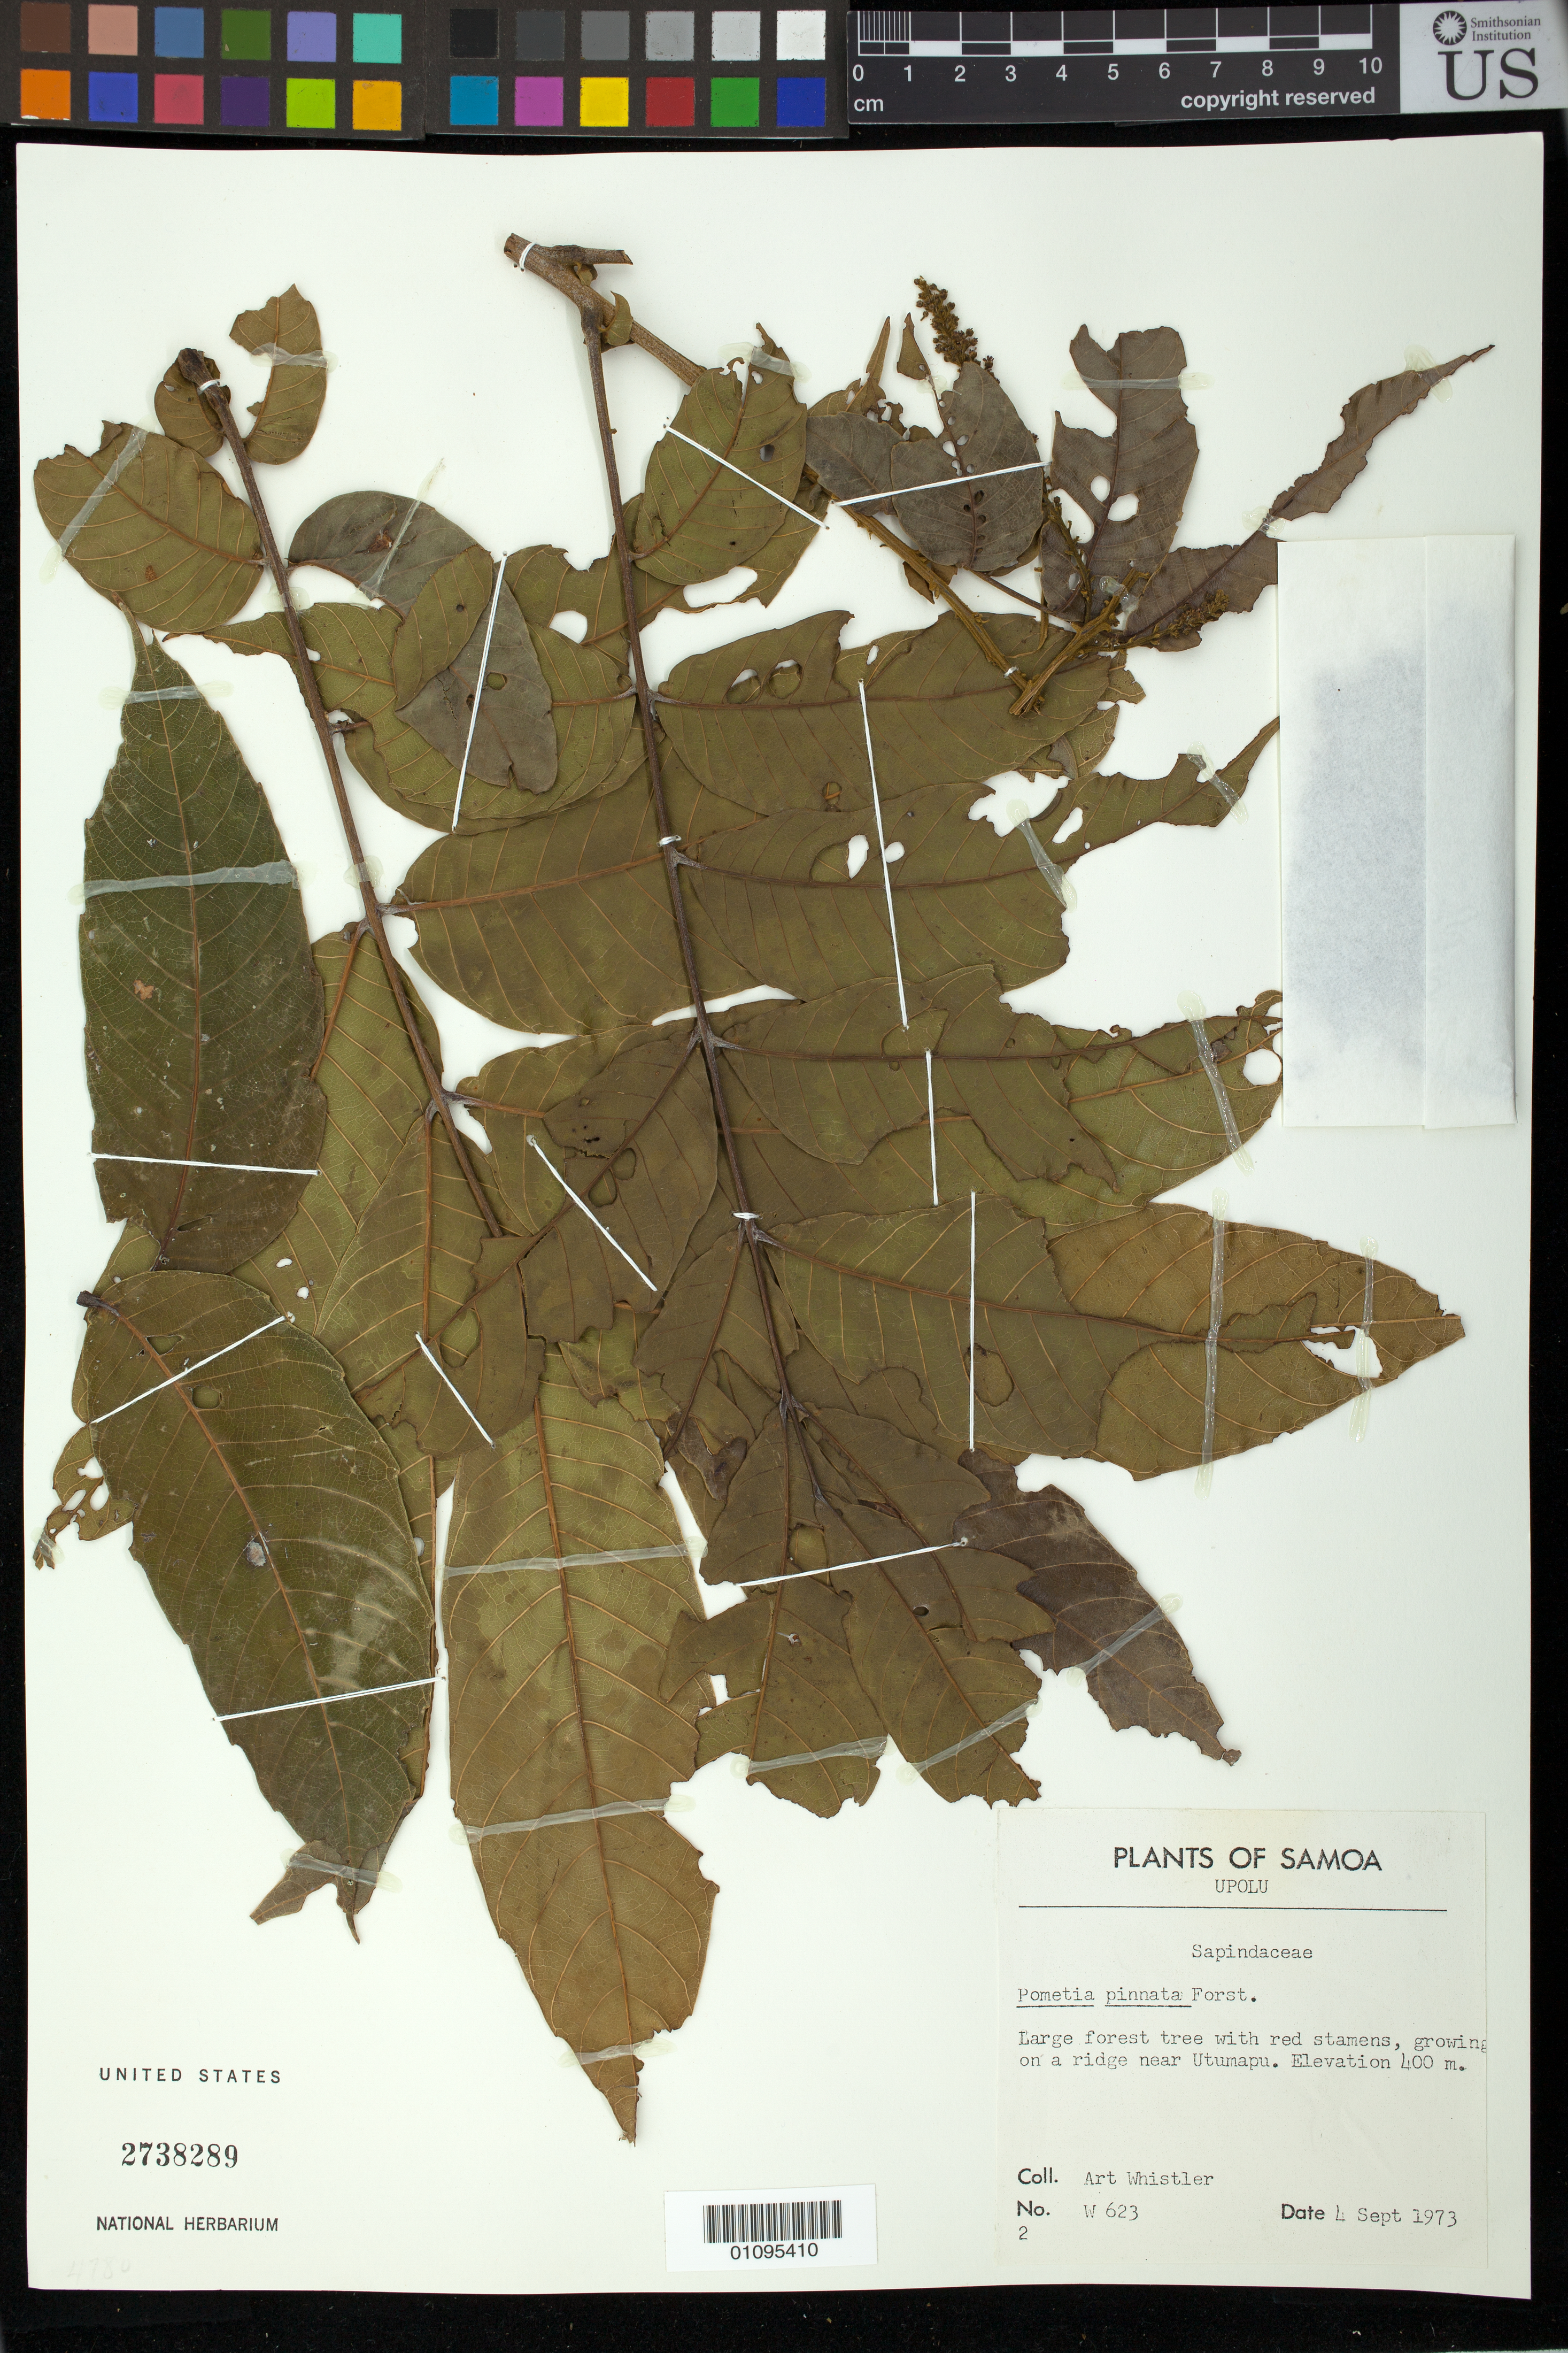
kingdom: Plantae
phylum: Tracheophyta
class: Magnoliopsida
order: Sapindales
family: Sapindaceae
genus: Pometia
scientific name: Pometia pinnata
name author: J.R. Forst. & G. Forst.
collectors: A. Whistler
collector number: W 623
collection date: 1973-09-04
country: Samoa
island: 'Upolu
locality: Utumapu.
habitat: Growing on a ridge.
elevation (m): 400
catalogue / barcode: US 2738289